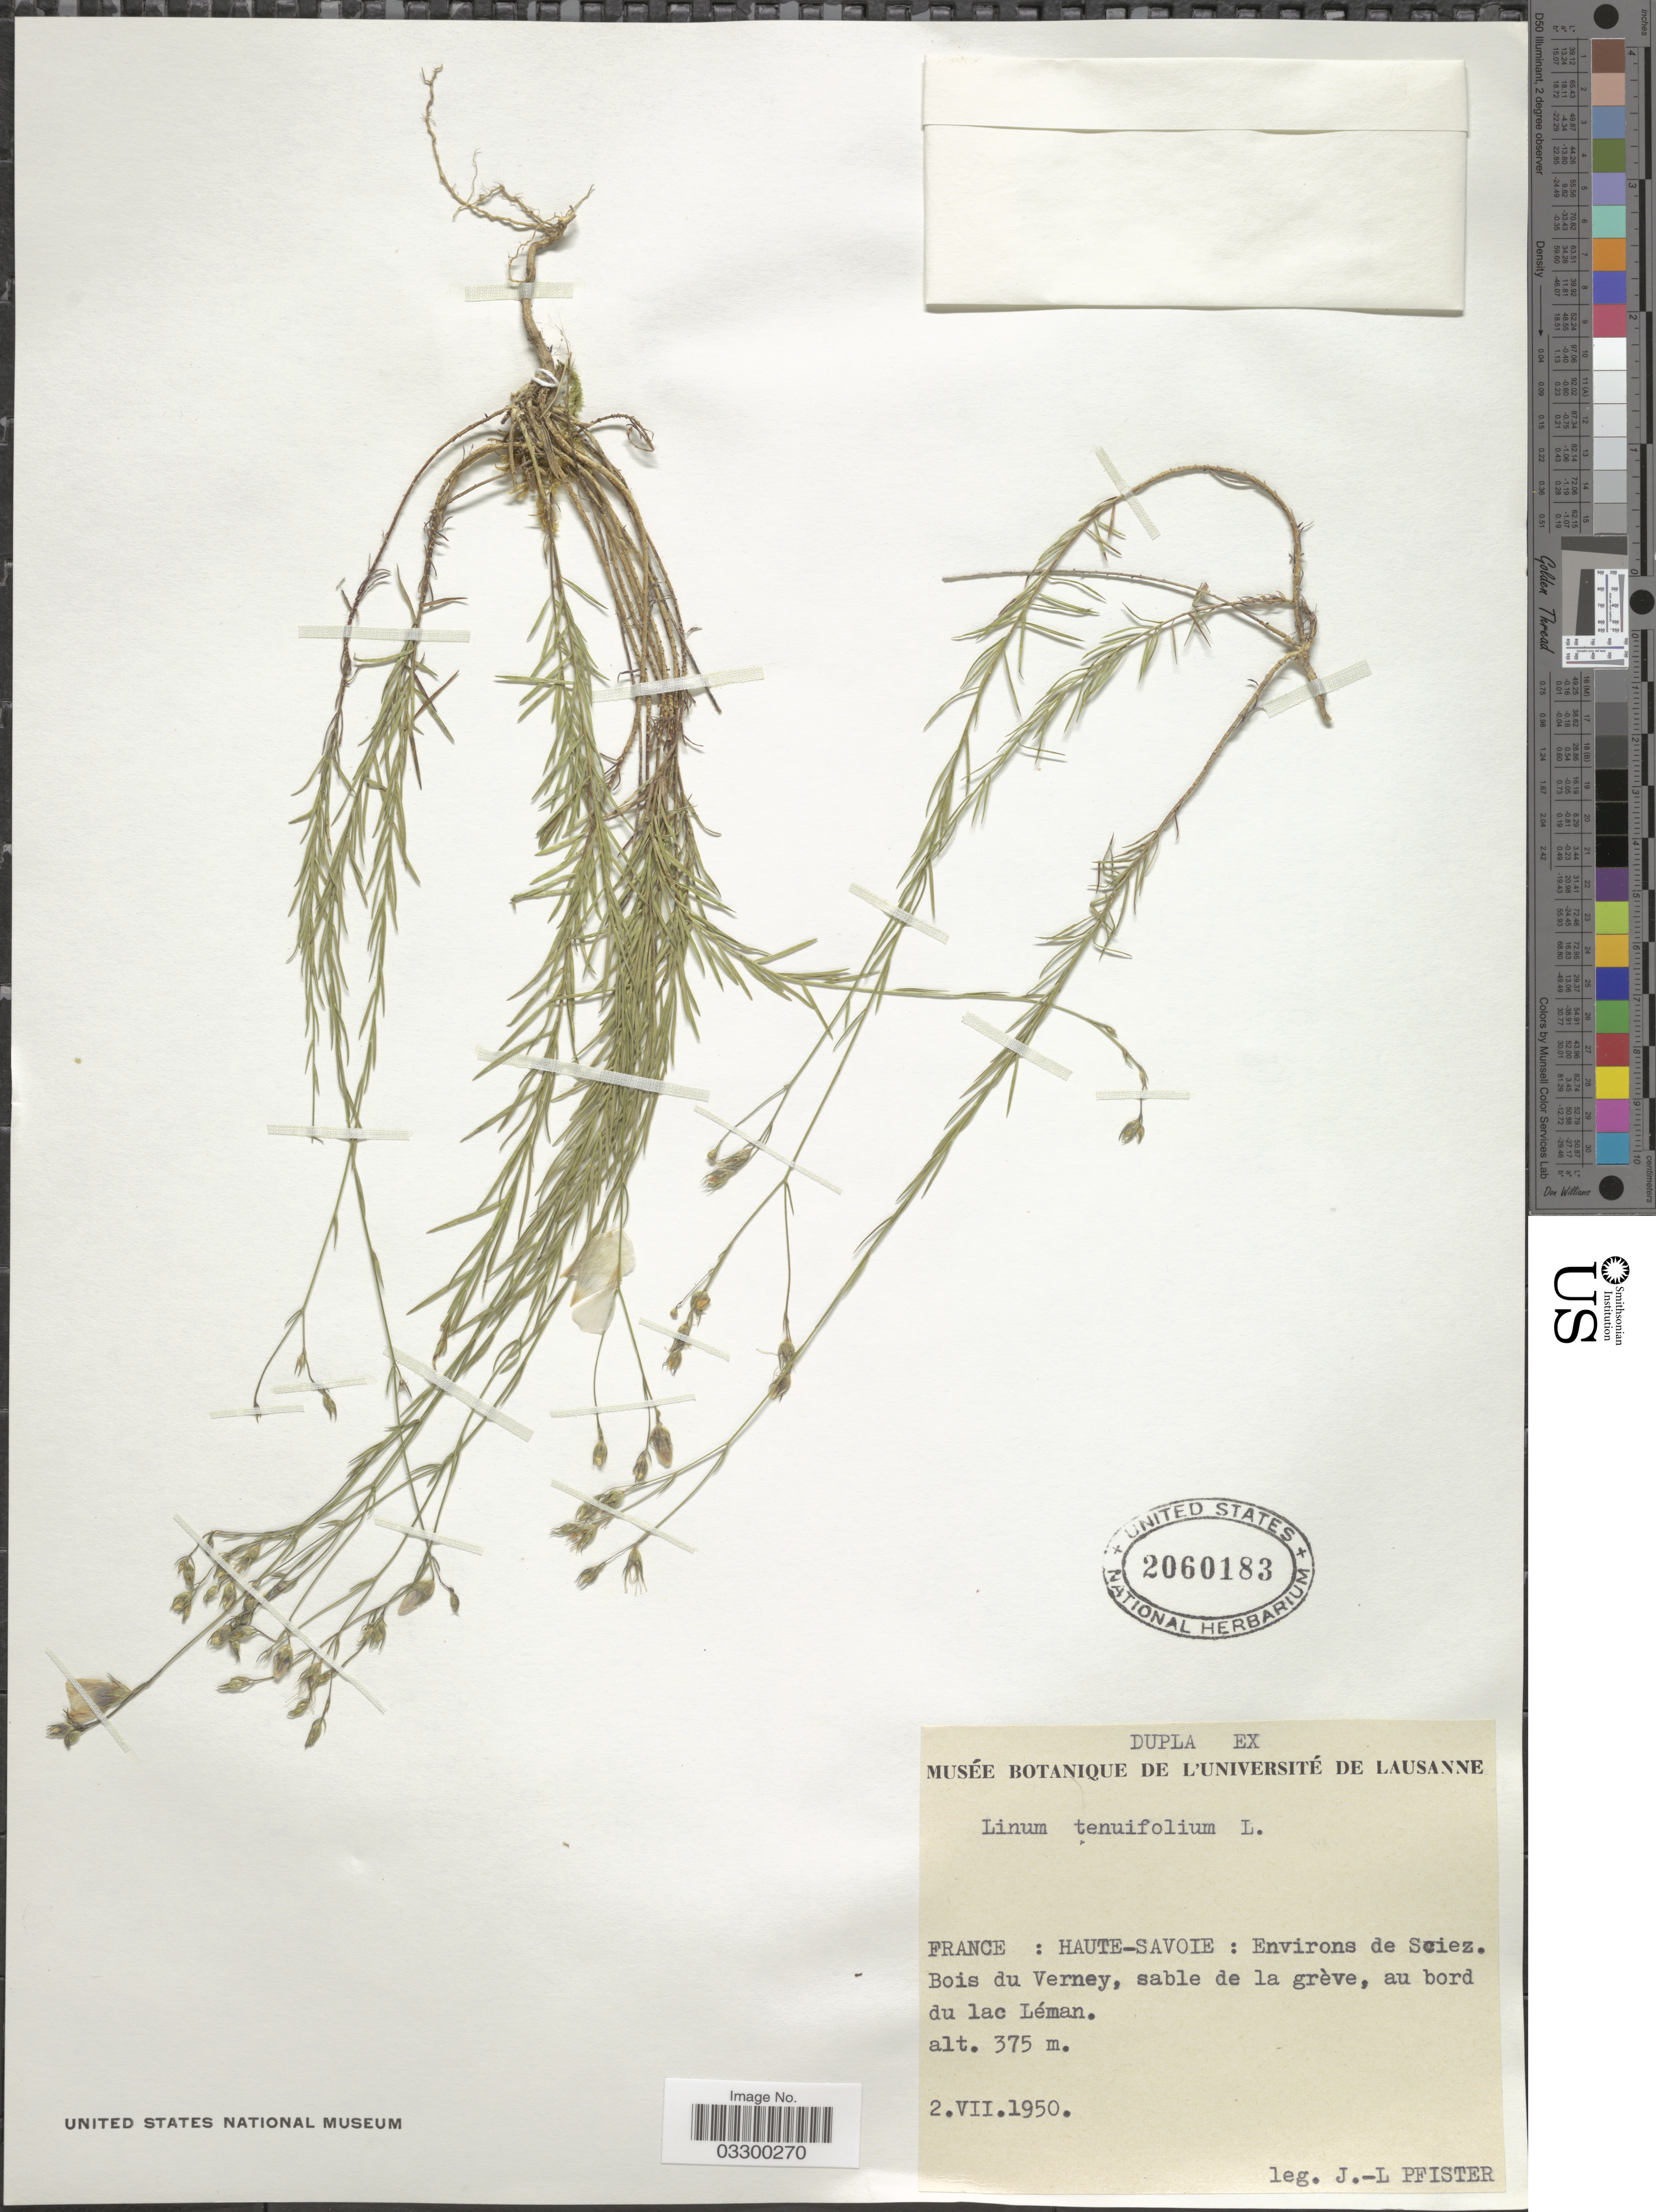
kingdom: Plantae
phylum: Tracheophyta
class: Magnoliopsida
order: Malpighiales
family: Linaceae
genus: Linum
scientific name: Linum tenuifolium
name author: L.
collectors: J. Pfister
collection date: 1950-07-02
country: France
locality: Haute-Savoie: Environs de Sciez. Bois du Verney, sable de la grève, au bord du lac Léman.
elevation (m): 375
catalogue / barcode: US 2060183